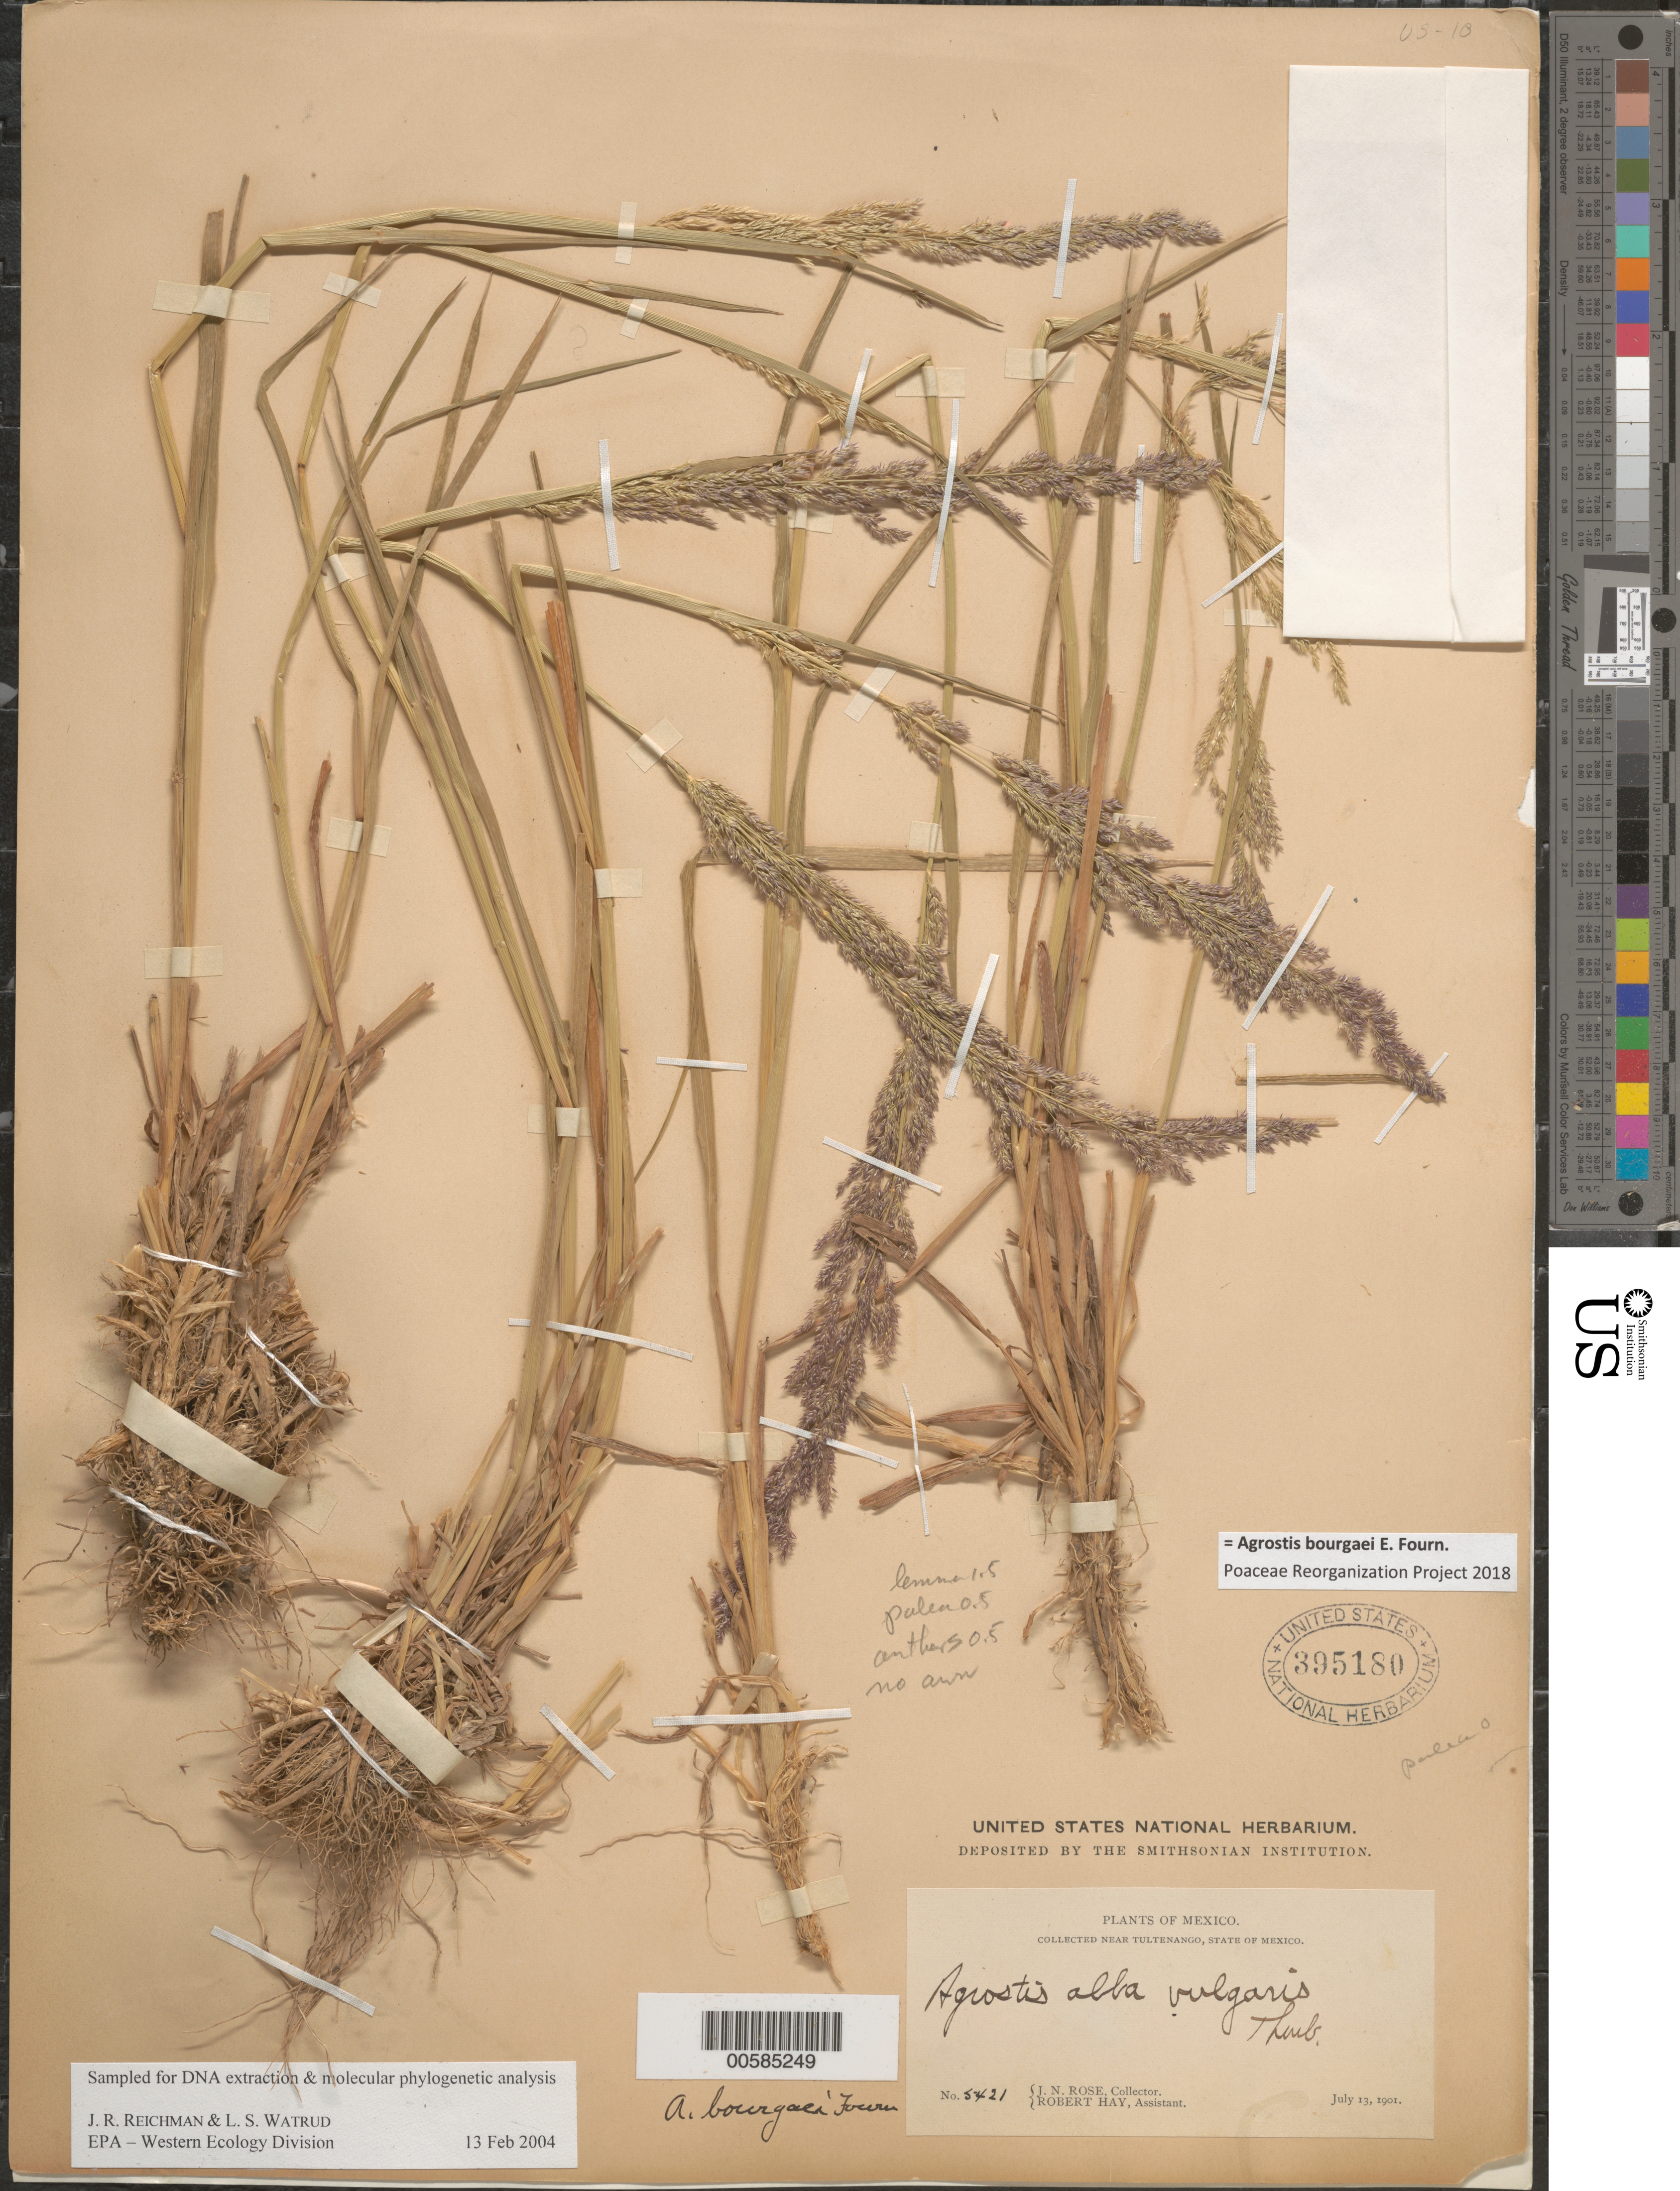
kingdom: Plantae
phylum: Tracheophyta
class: Liliopsida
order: Poales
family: Poaceae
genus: Agrostis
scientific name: Agrostis bourgaei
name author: E. Fourn.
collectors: J. N. Rose & R. H. Hay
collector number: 5421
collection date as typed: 13 Jul 1901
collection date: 1901-07-13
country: Mexico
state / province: México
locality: Near Tultenango.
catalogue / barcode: US 395180